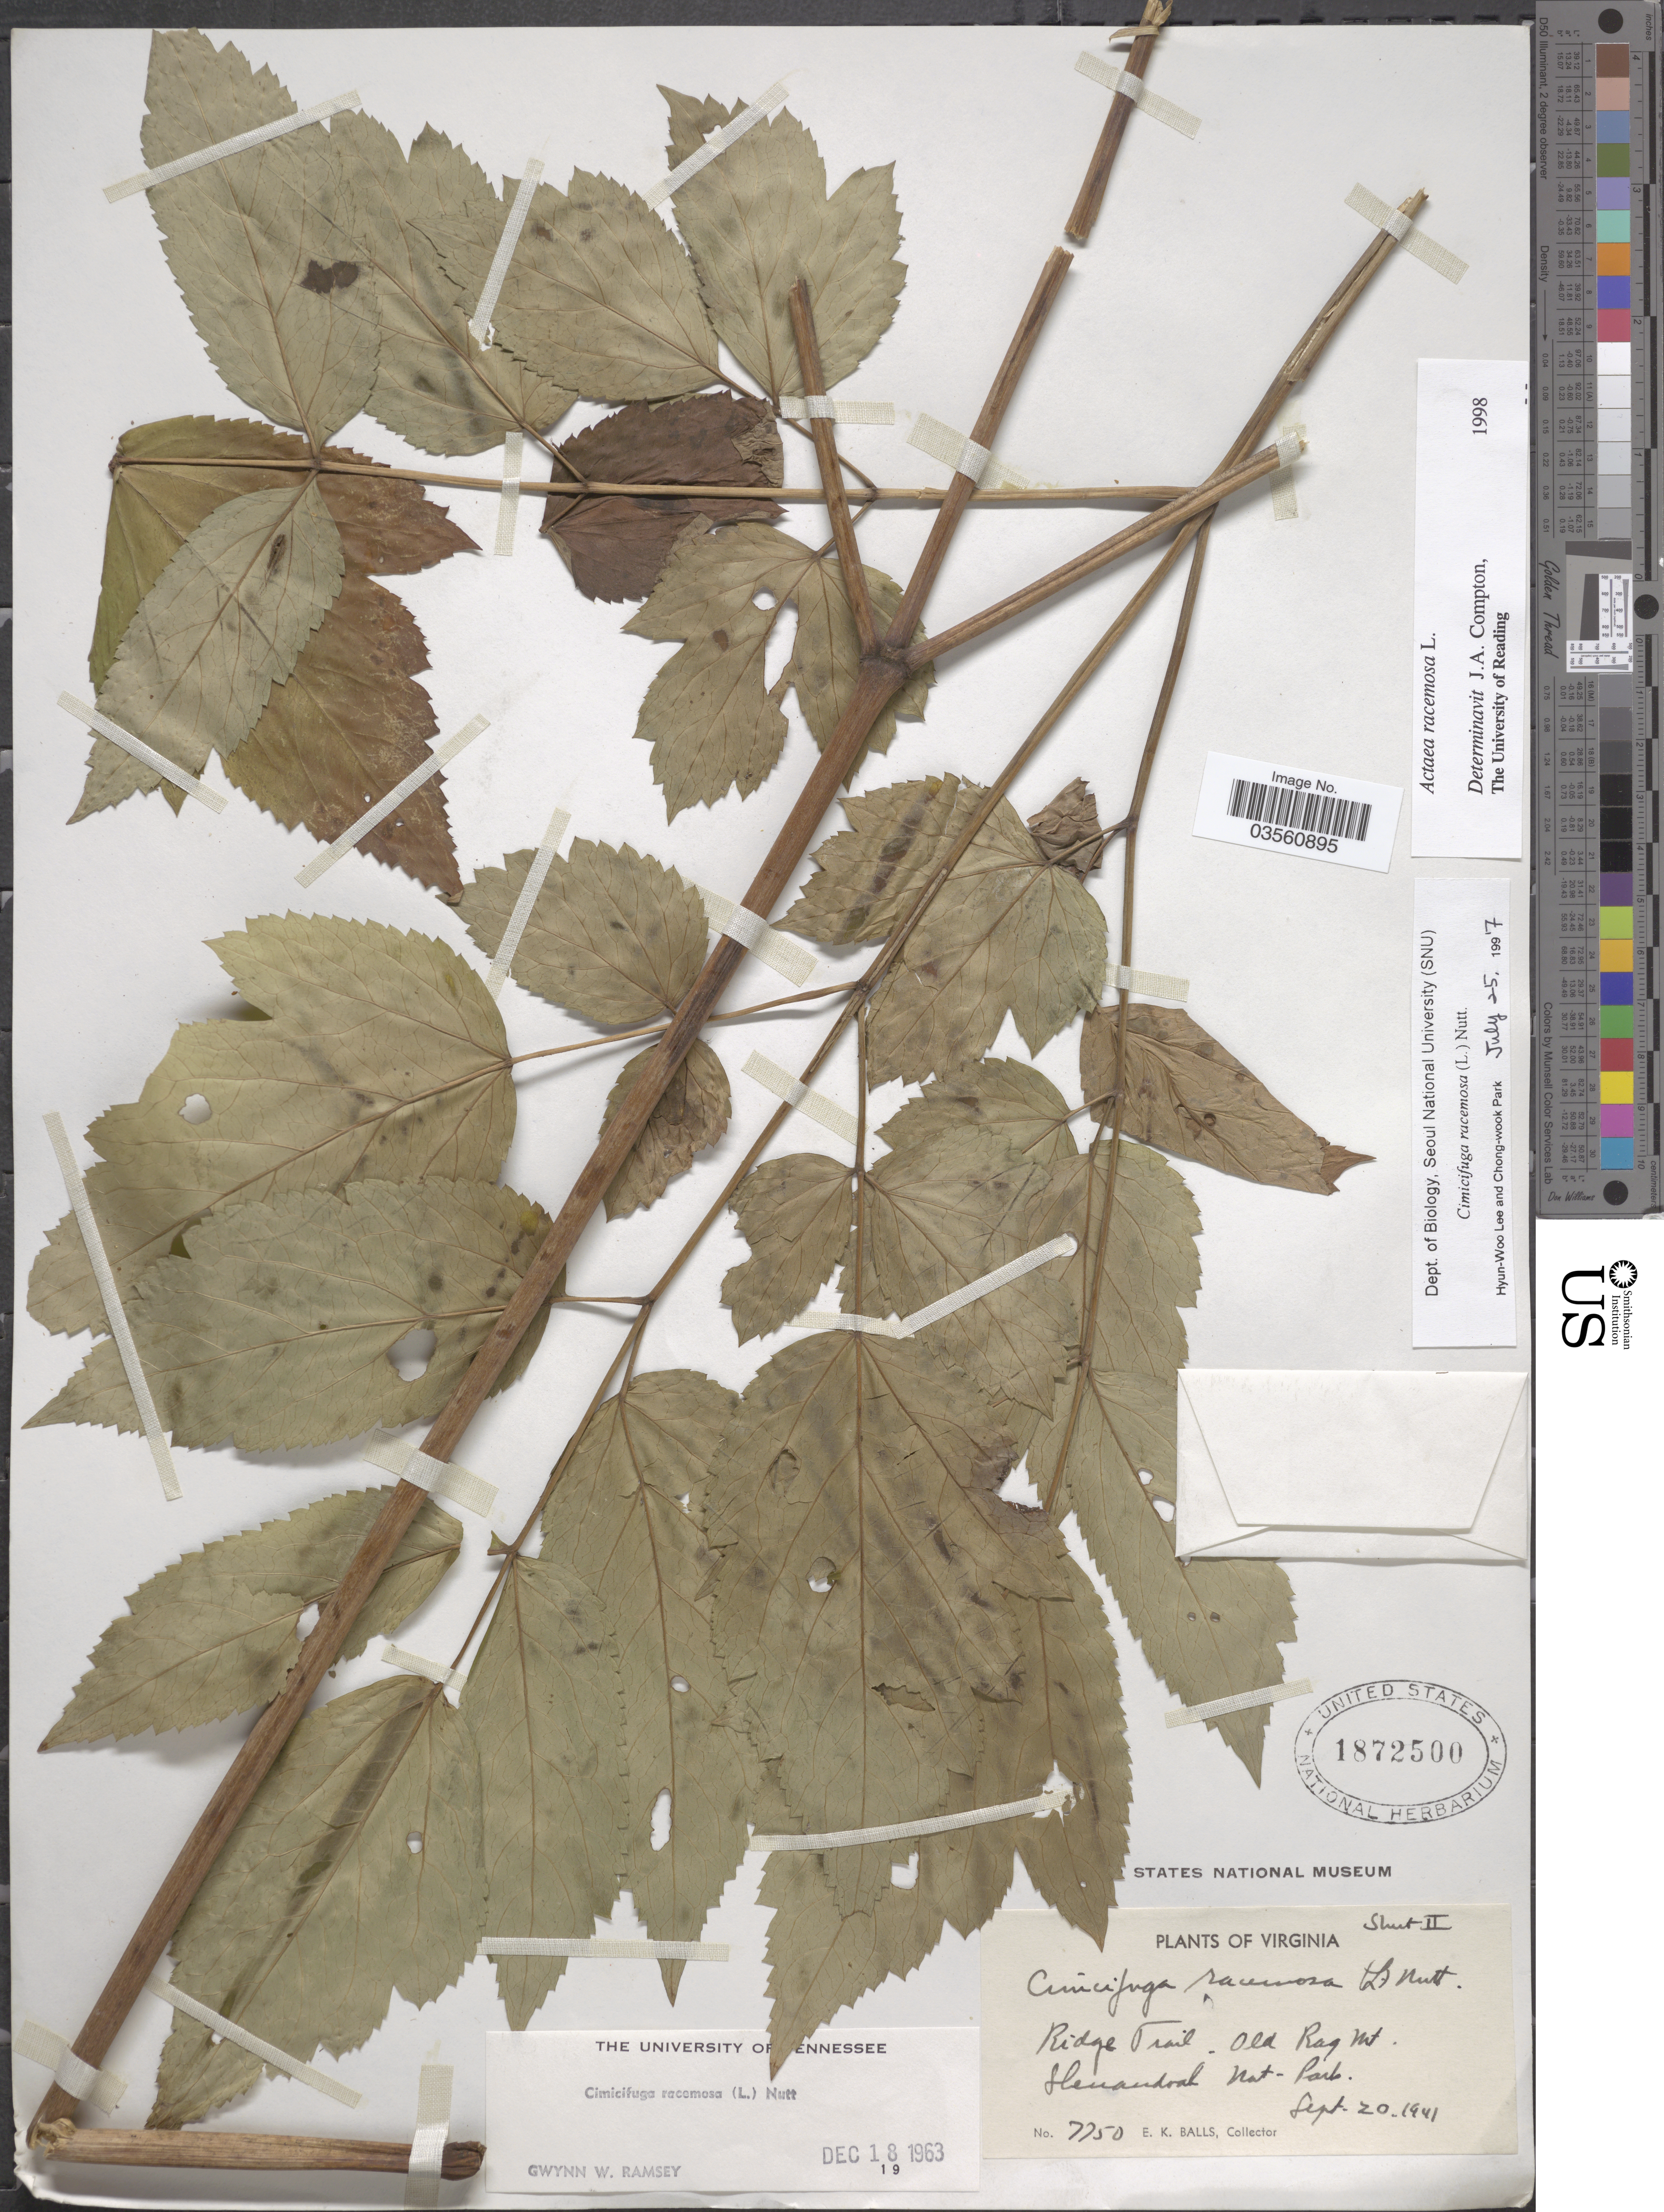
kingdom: Plantae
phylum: Tracheophyta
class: Magnoliopsida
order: Ranunculales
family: Ranunculaceae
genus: Actaea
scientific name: Actaea racemosa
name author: L.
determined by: Compton, J. A.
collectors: E. K. Balls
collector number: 7750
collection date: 1941-09-20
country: United States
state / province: Virginia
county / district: Madison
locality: Ridge Trail. Old Rag Mt. Shenandoah Nat-Park.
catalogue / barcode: US 1872500